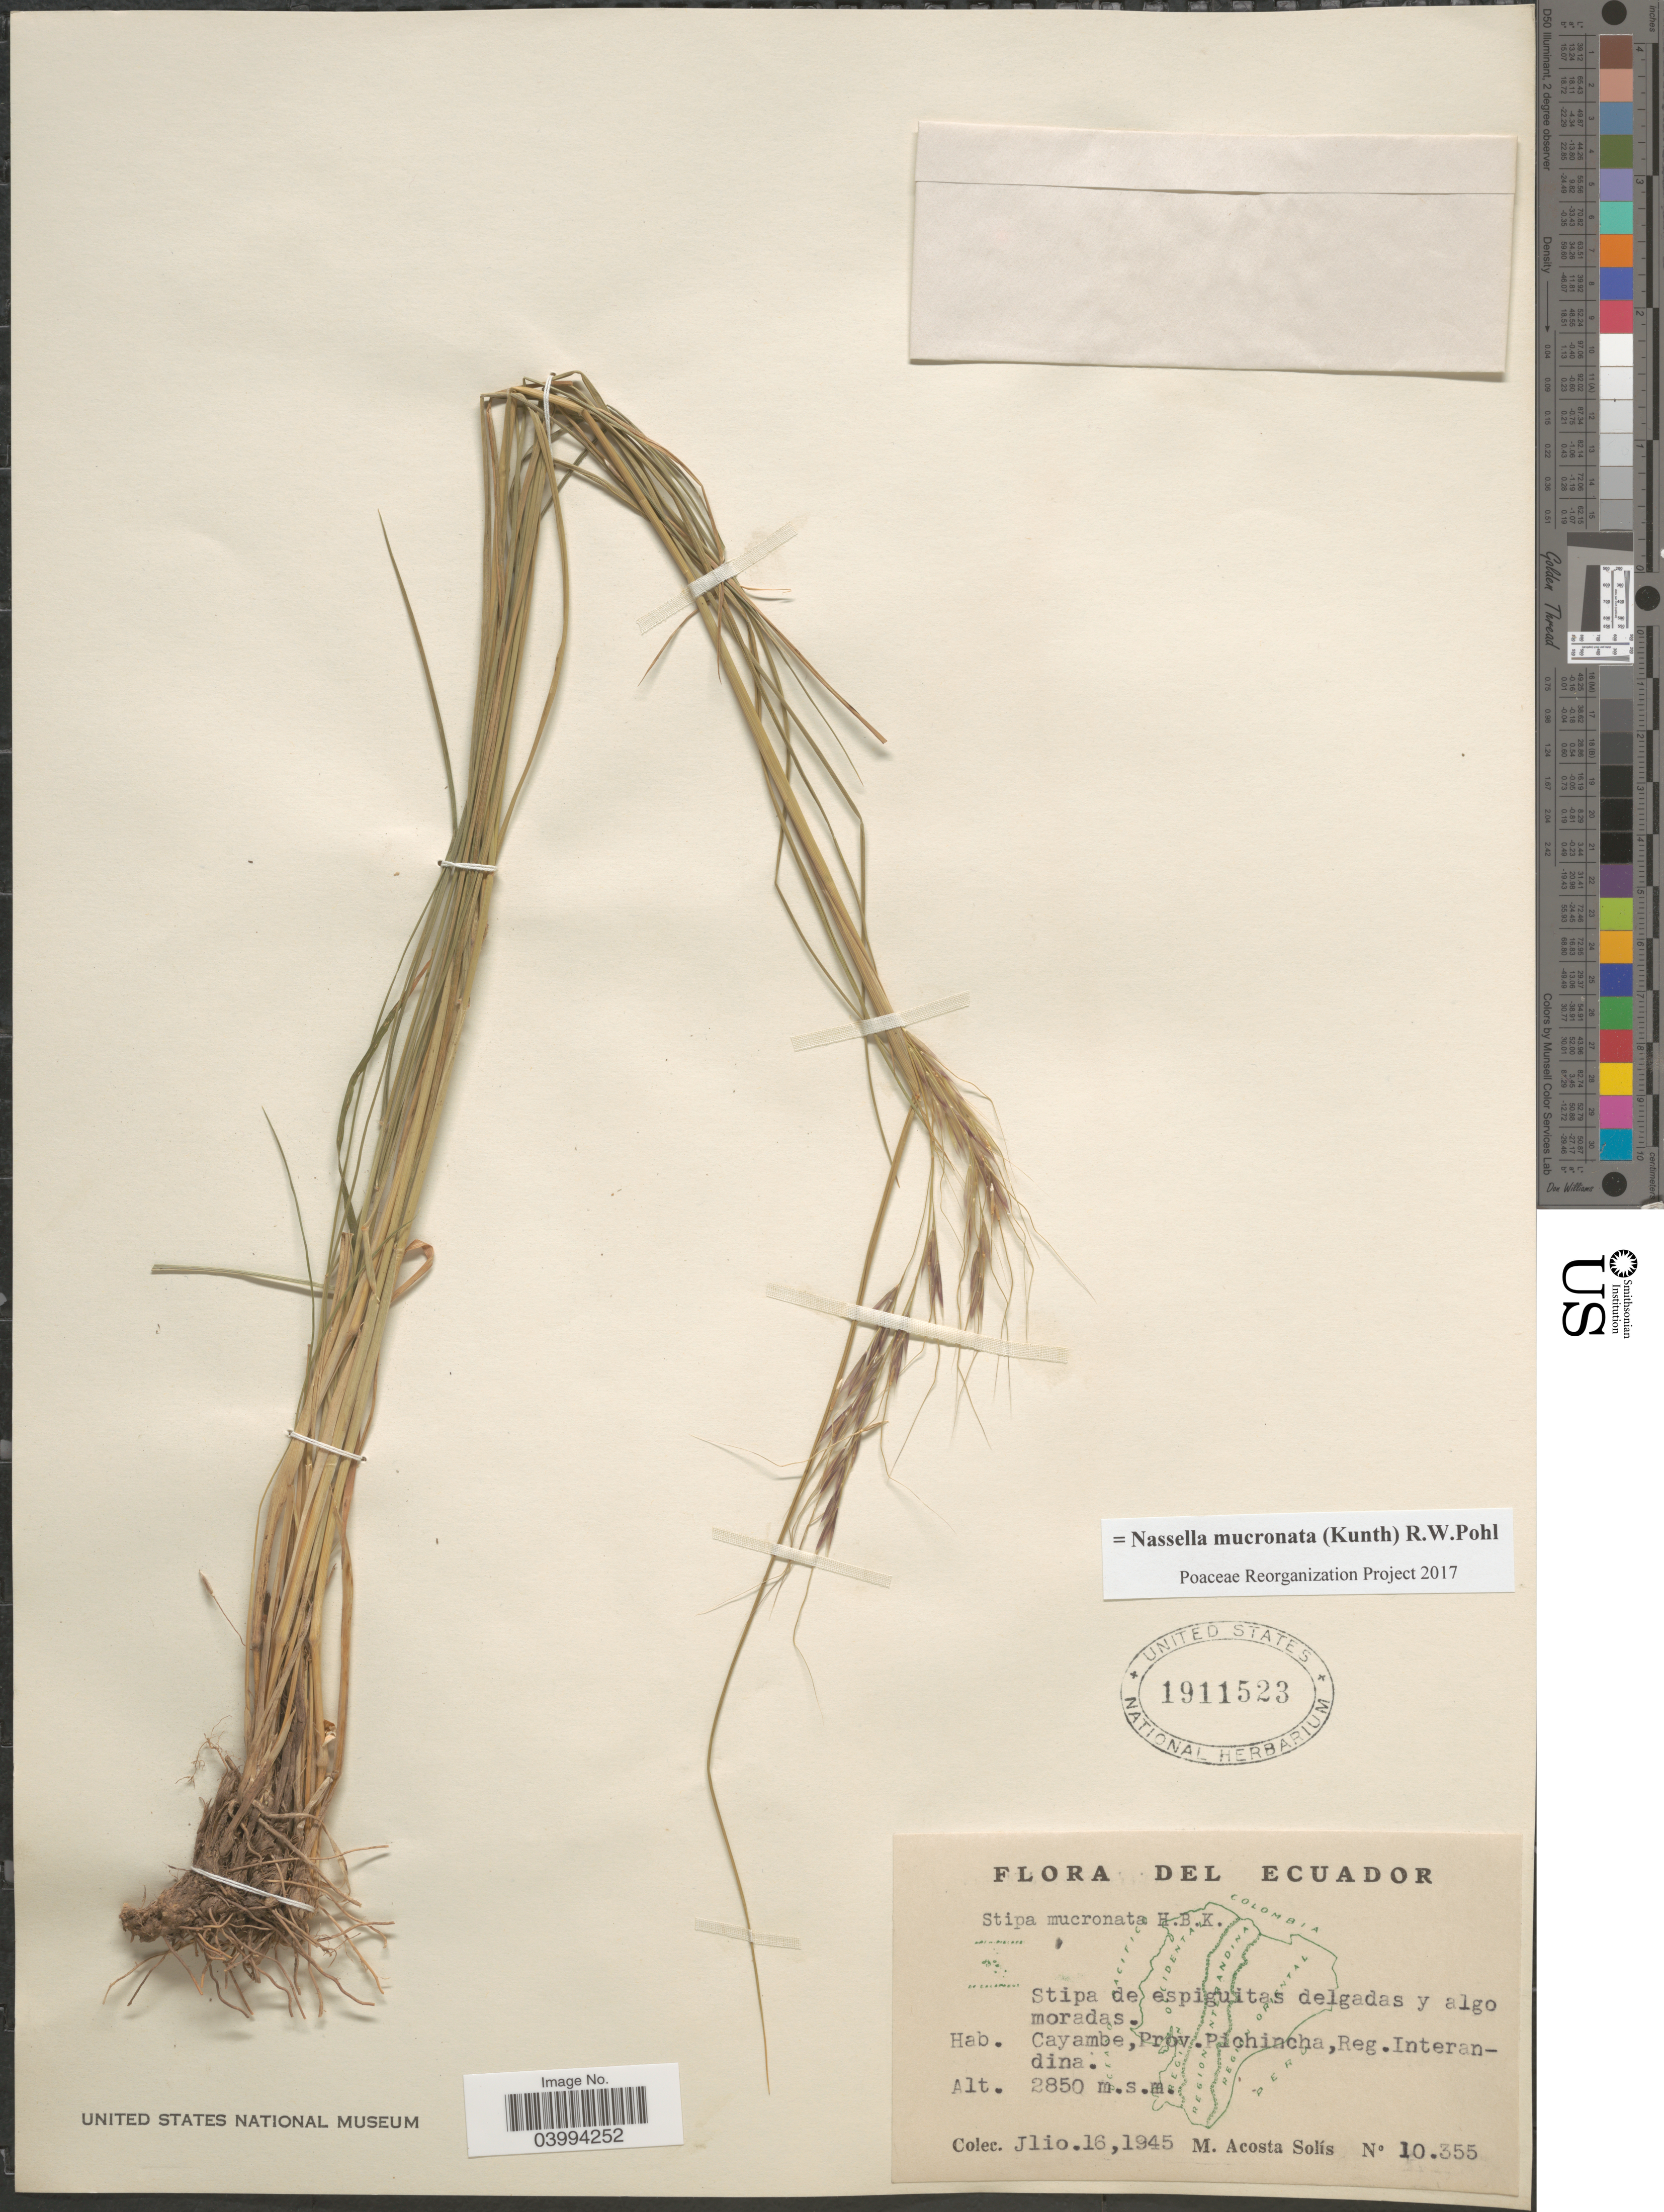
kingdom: Plantae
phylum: Tracheophyta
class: Liliopsida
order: Poales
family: Poaceae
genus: Nassella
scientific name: Nassella mucronata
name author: (Kunth) R.W. Pohl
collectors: M. Acosta Solis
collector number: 10355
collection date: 1945-07-16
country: Ecuador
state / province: Pichincha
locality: Cayambe, Reg. Interandina.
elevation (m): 2850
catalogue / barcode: US 1911523